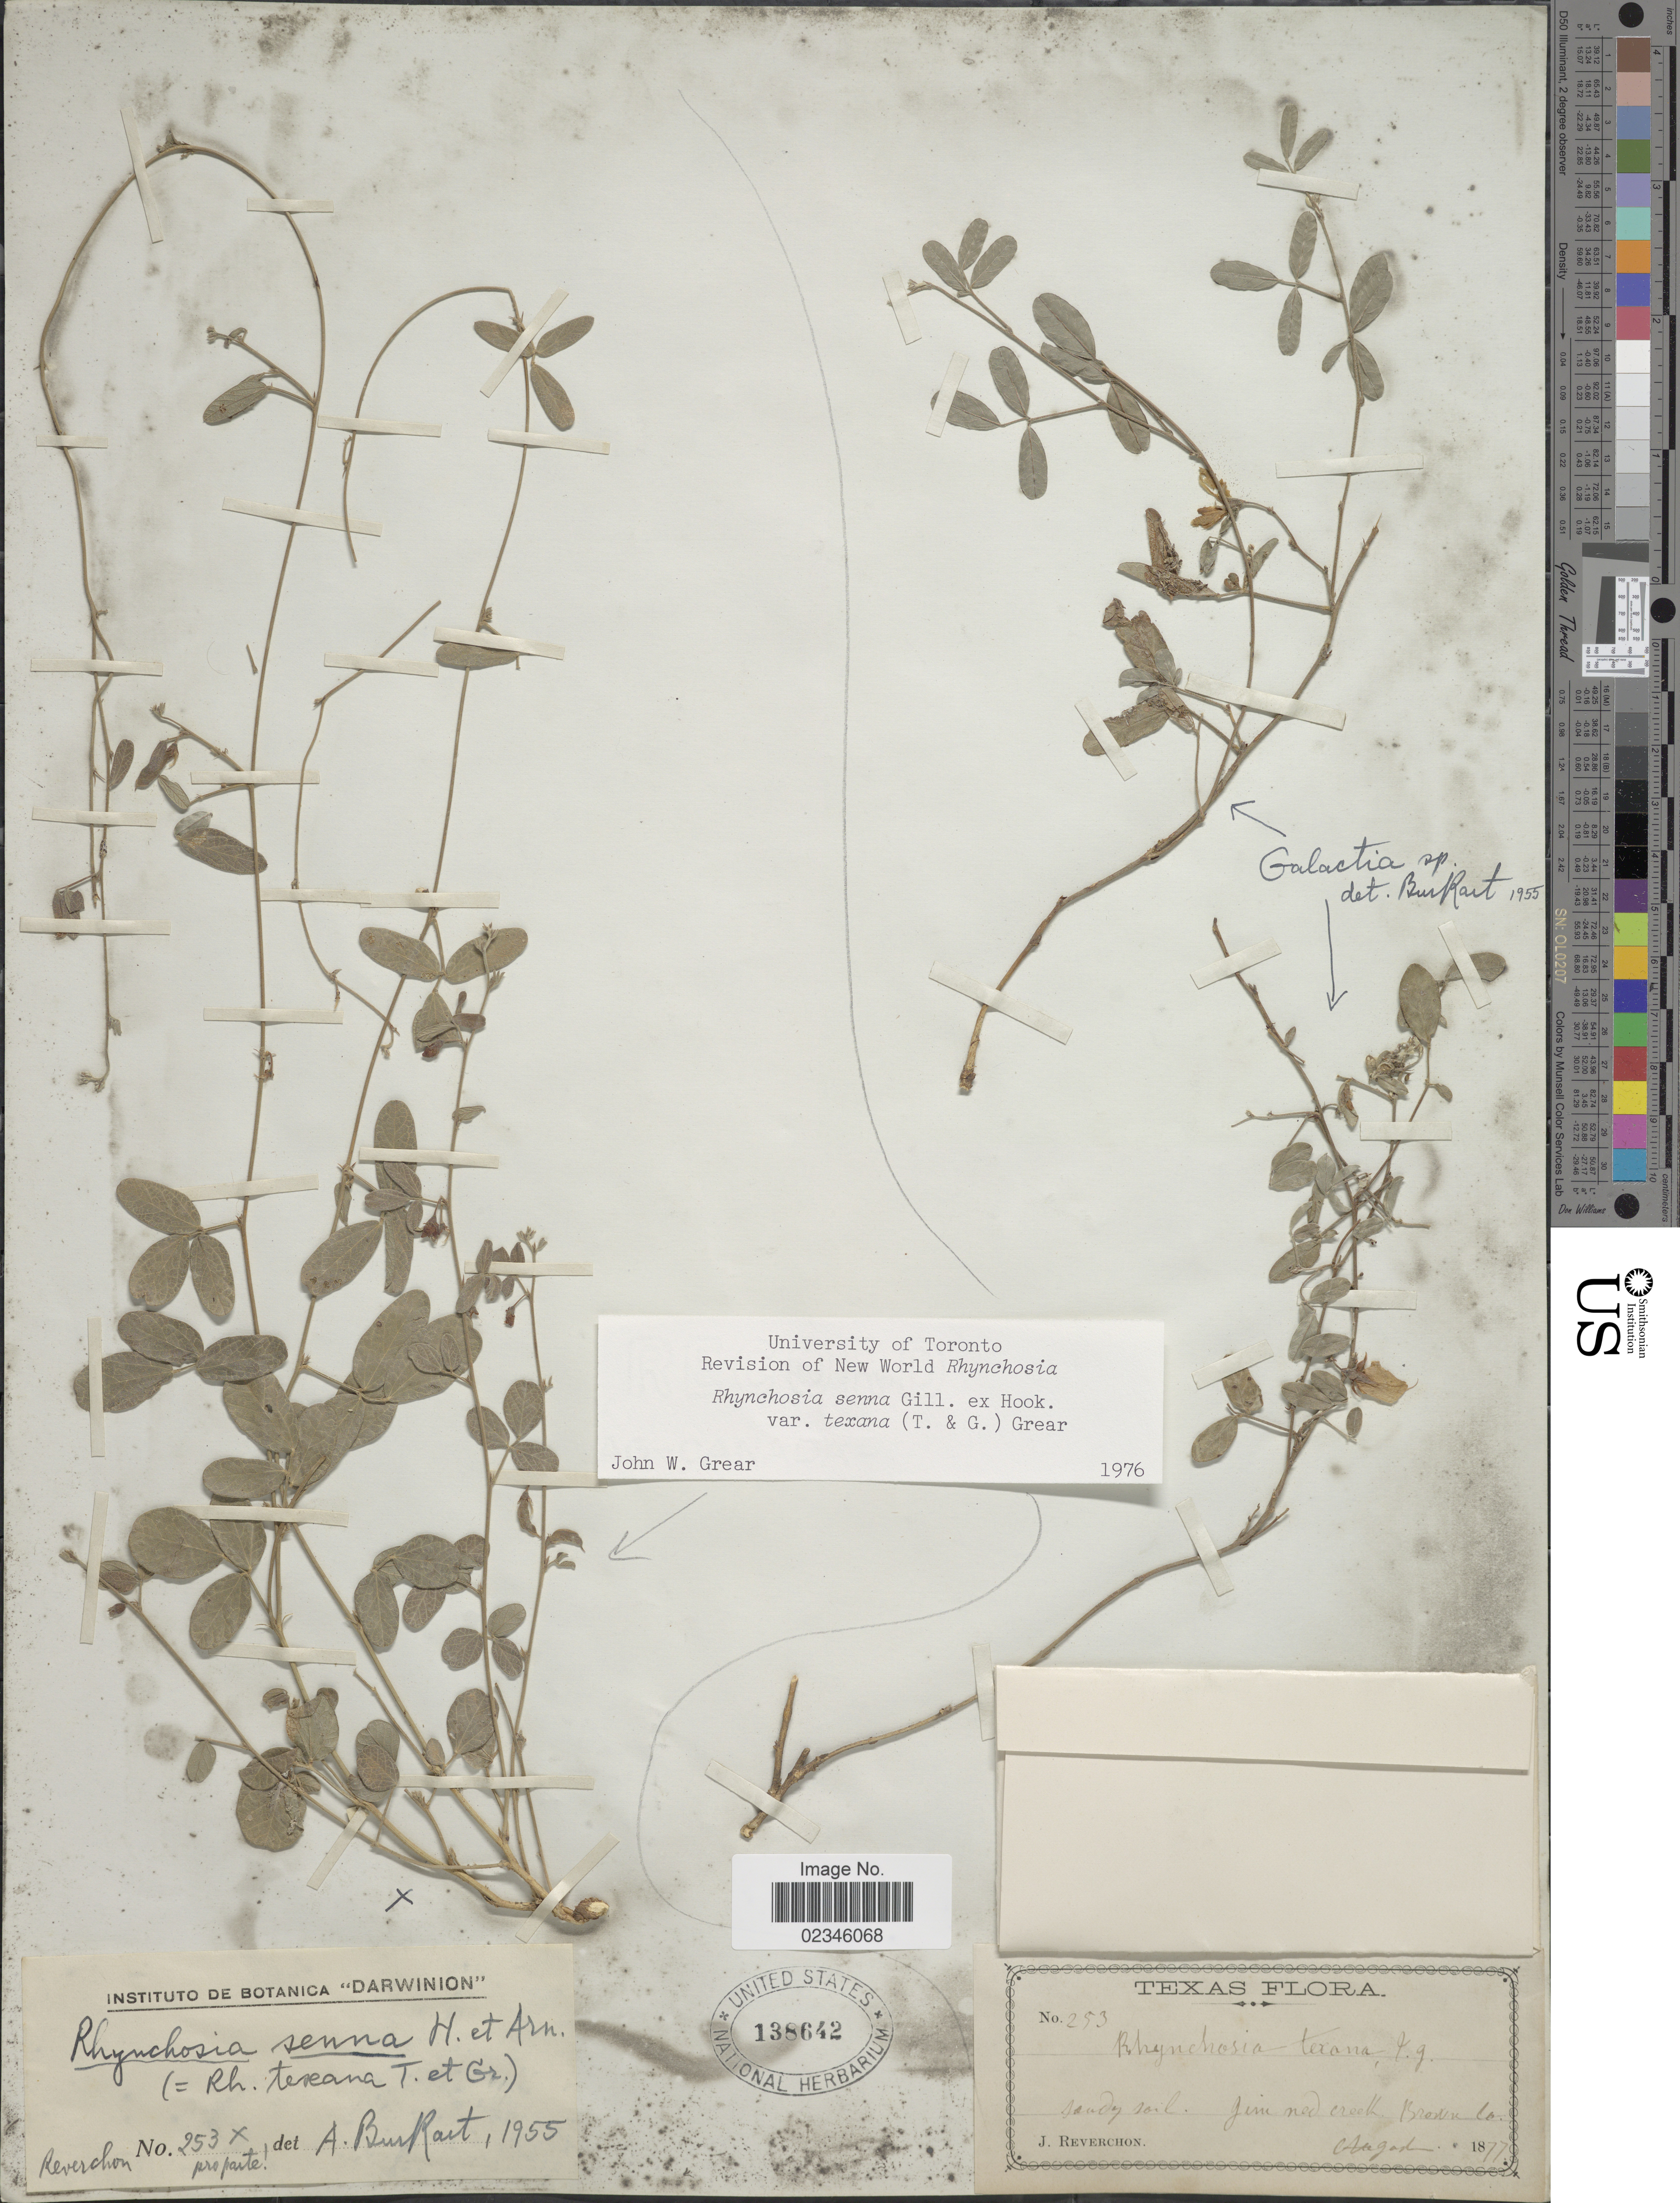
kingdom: Plantae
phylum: Tracheophyta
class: Magnoliopsida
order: Fabales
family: Fabaceae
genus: Rhynchosia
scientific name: Rhynchosia senna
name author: Gillies ex Hook.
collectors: J. Reverchon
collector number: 253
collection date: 1877-08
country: United States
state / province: Texas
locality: Jim Ned creek, Brown Co.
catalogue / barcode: US 138642